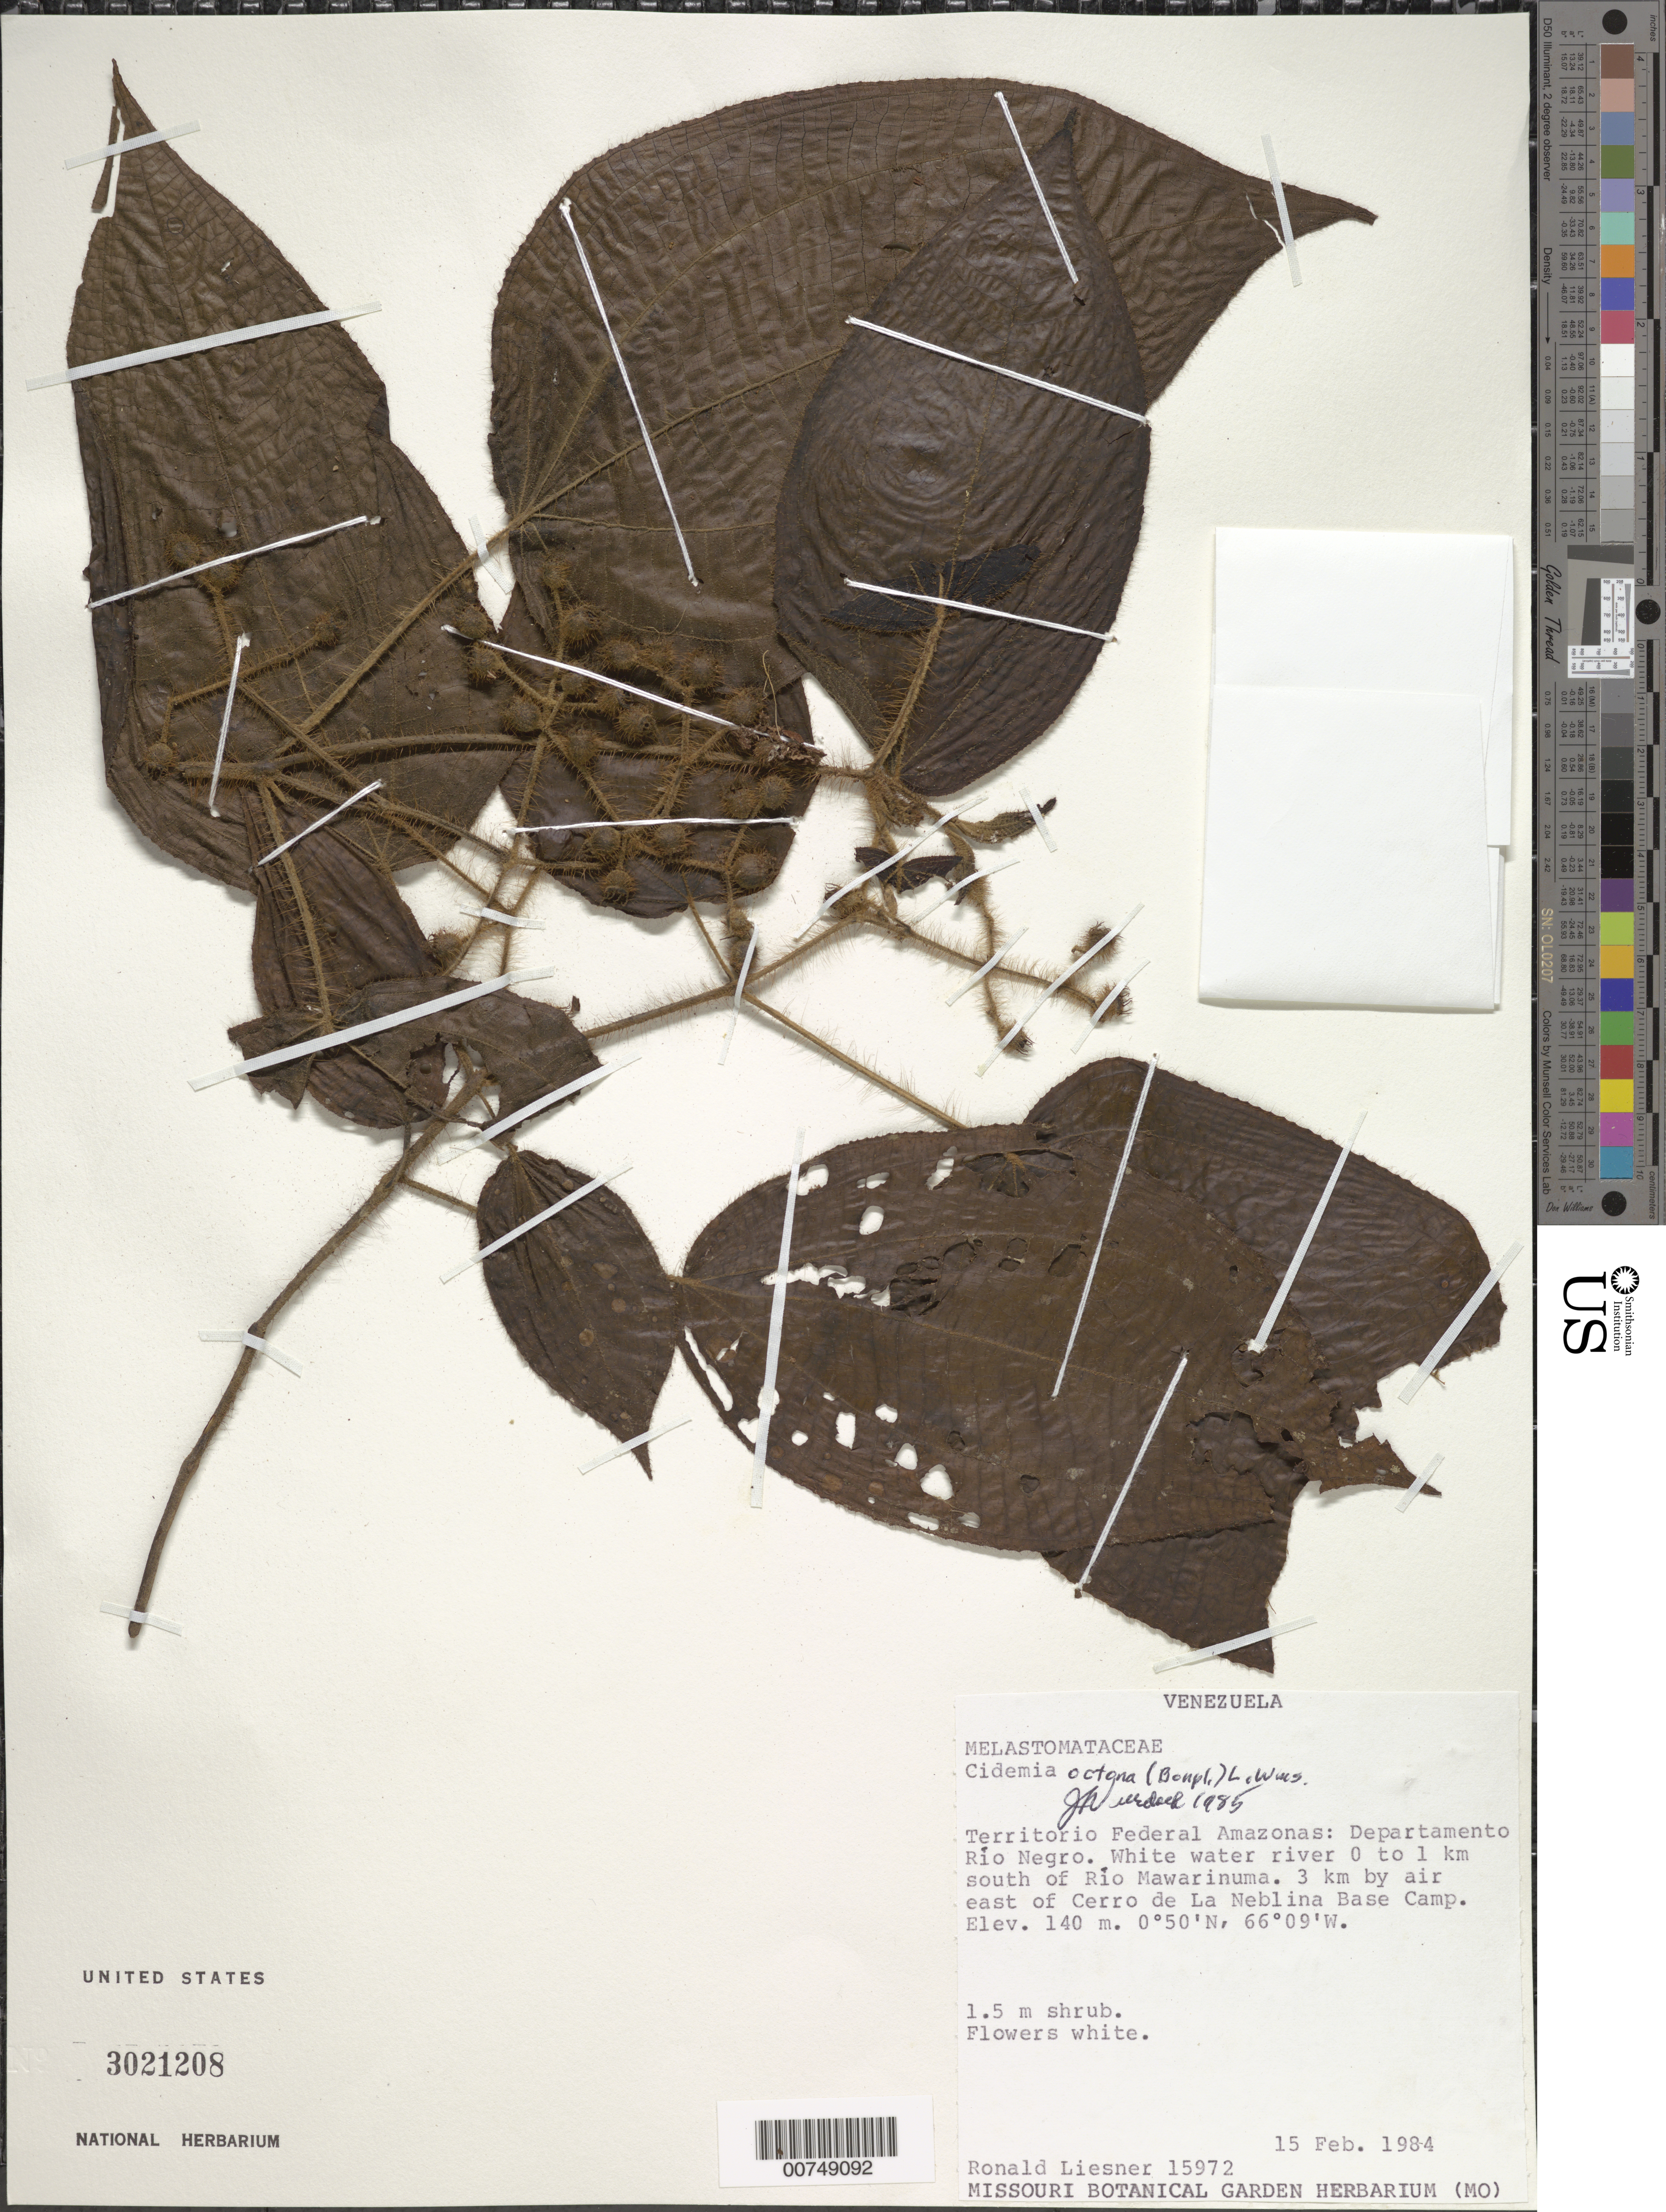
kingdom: Plantae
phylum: Tracheophyta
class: Magnoliopsida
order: Myrtales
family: Melastomataceae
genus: Clidemia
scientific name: Clidemia octona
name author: (Bonpl.) L.O. Williams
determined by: Wurdack, John J., (US), US (UNITED STATES)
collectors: R. L. Liesner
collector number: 15972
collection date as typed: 15-Feb-84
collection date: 1984-02-15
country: Venezuela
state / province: Amazonas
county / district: Río Negro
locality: Río Mawarinuma, 0-1 km S of, 3 km by air east of Cerro de la Neblina base camp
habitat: White water river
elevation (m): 140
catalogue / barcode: US 3021208